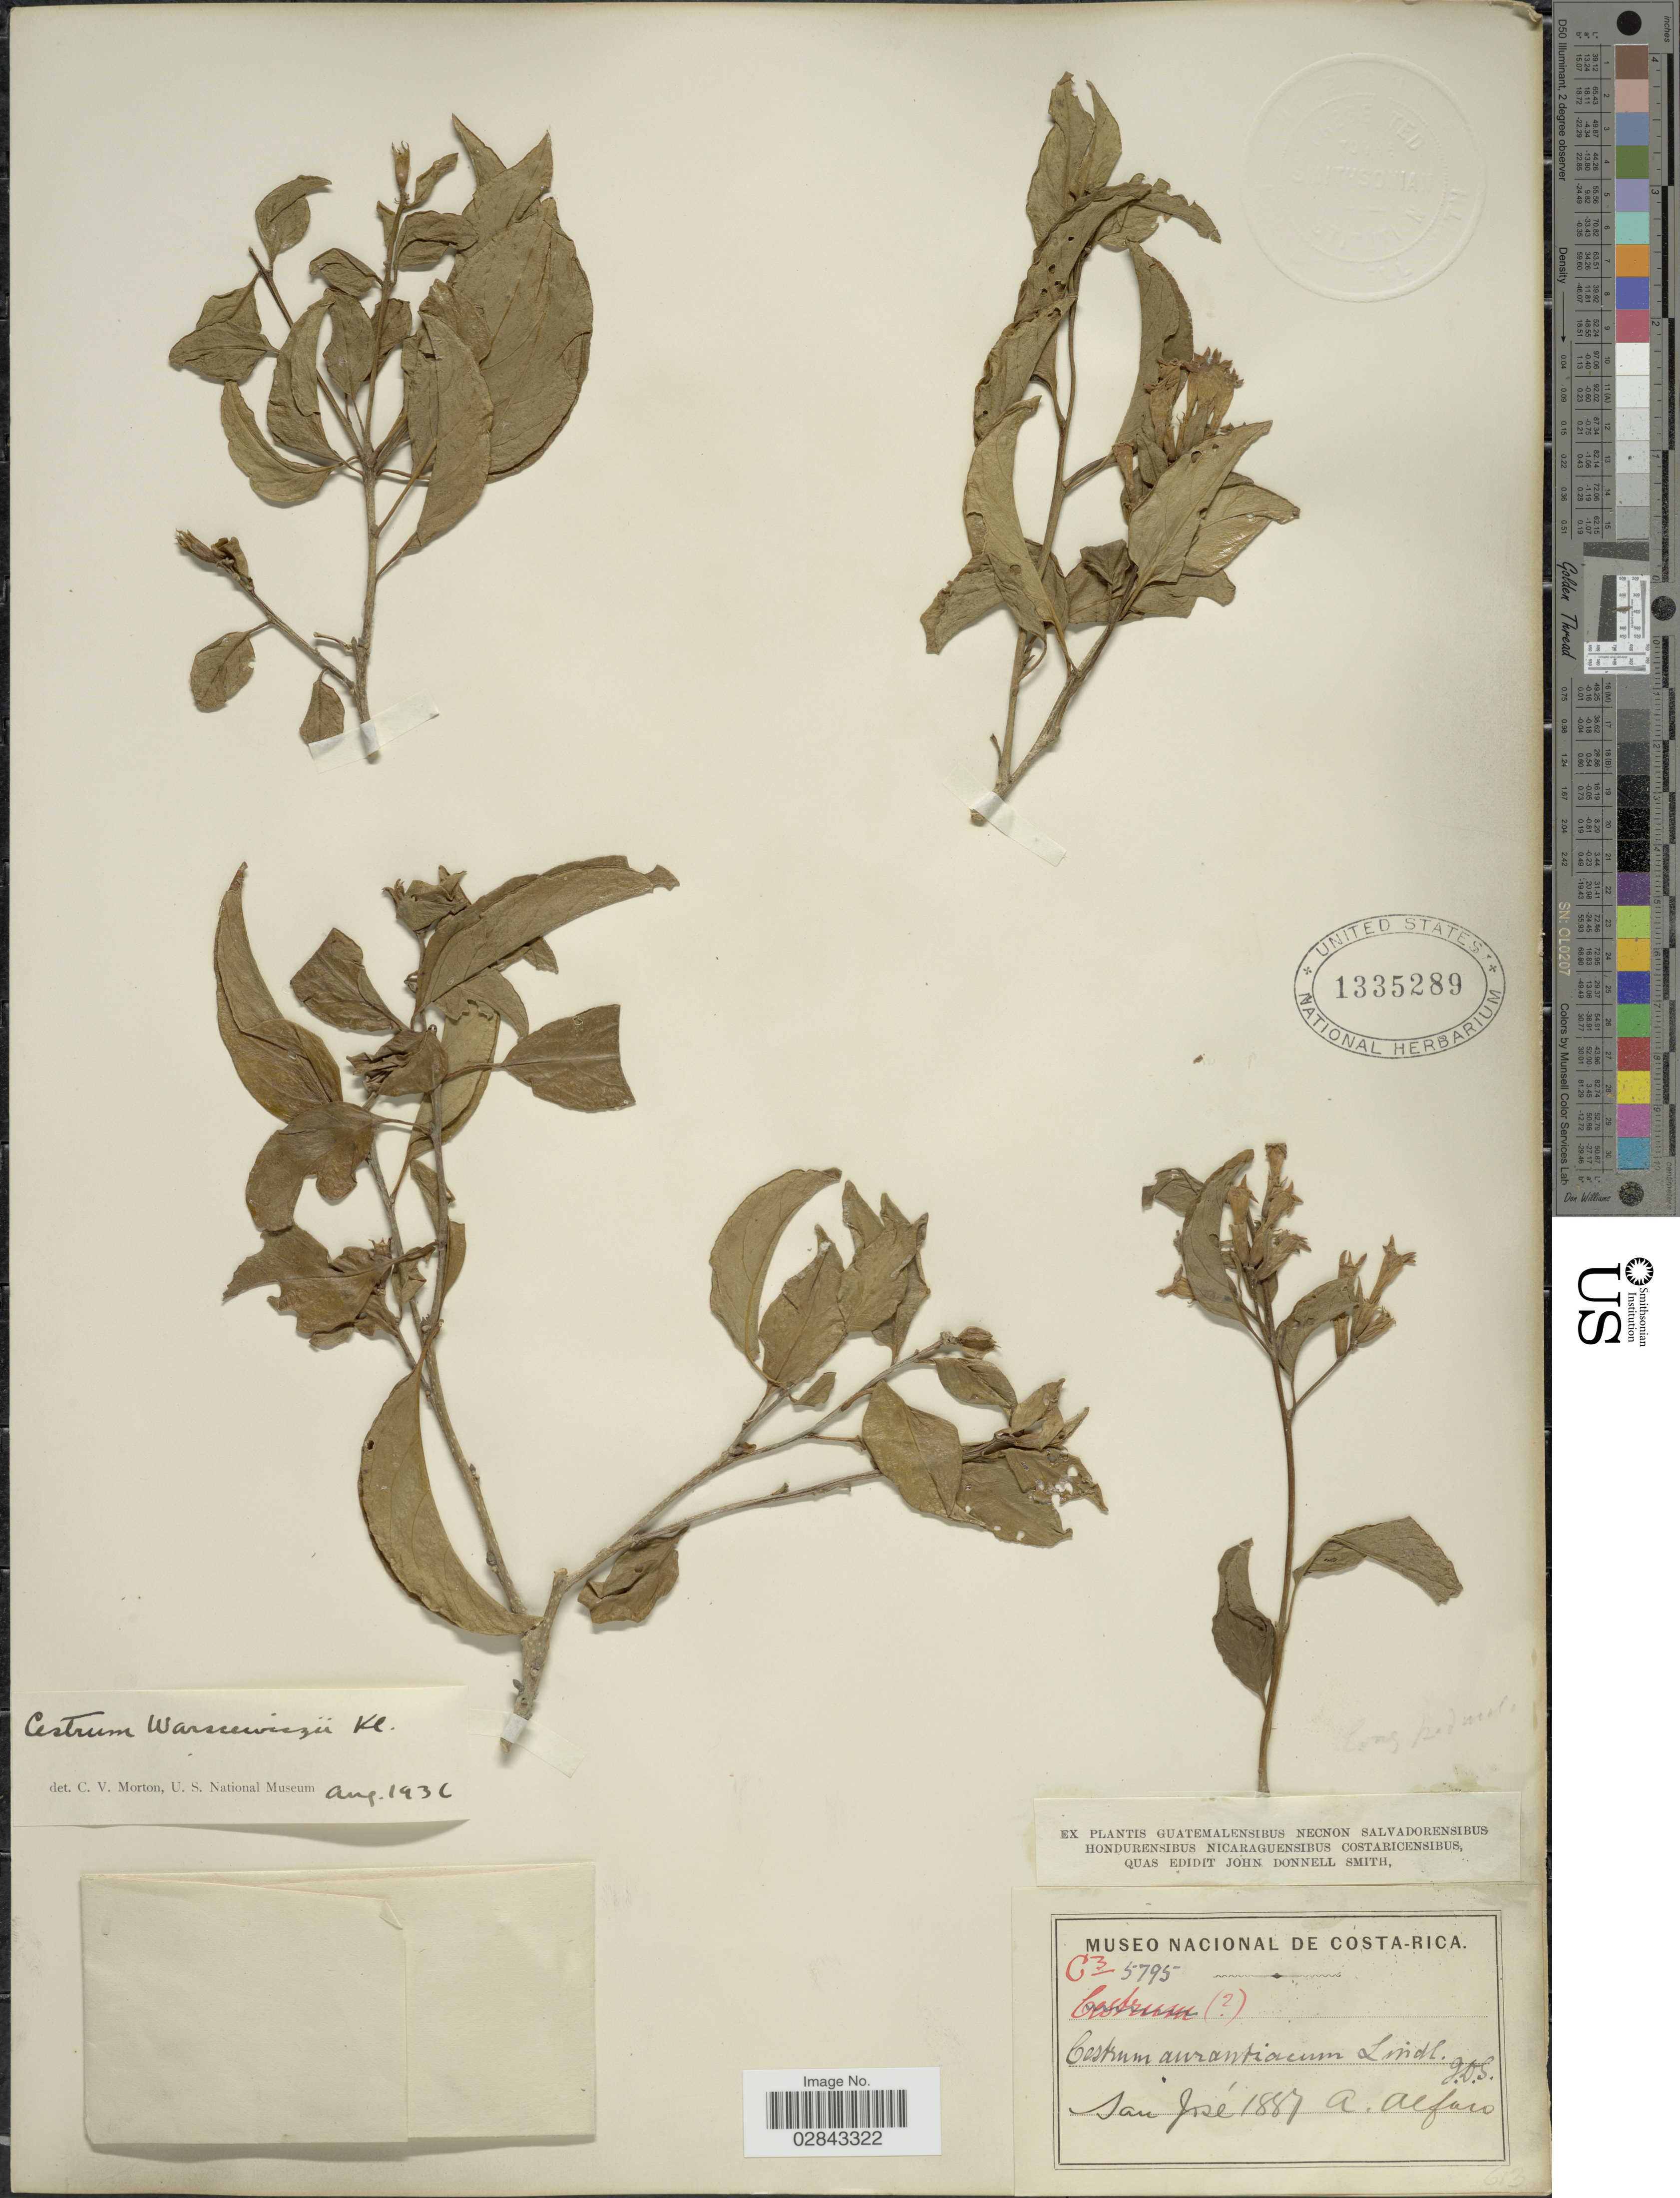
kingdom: Plantae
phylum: Tracheophyta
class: Magnoliopsida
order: Solanales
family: Solanaceae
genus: Cestrum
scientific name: Cestrum aurantiacum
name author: Lindley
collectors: A. Alfaro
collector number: C35795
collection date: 1887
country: Costa Rica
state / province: San José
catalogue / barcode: US 1335289